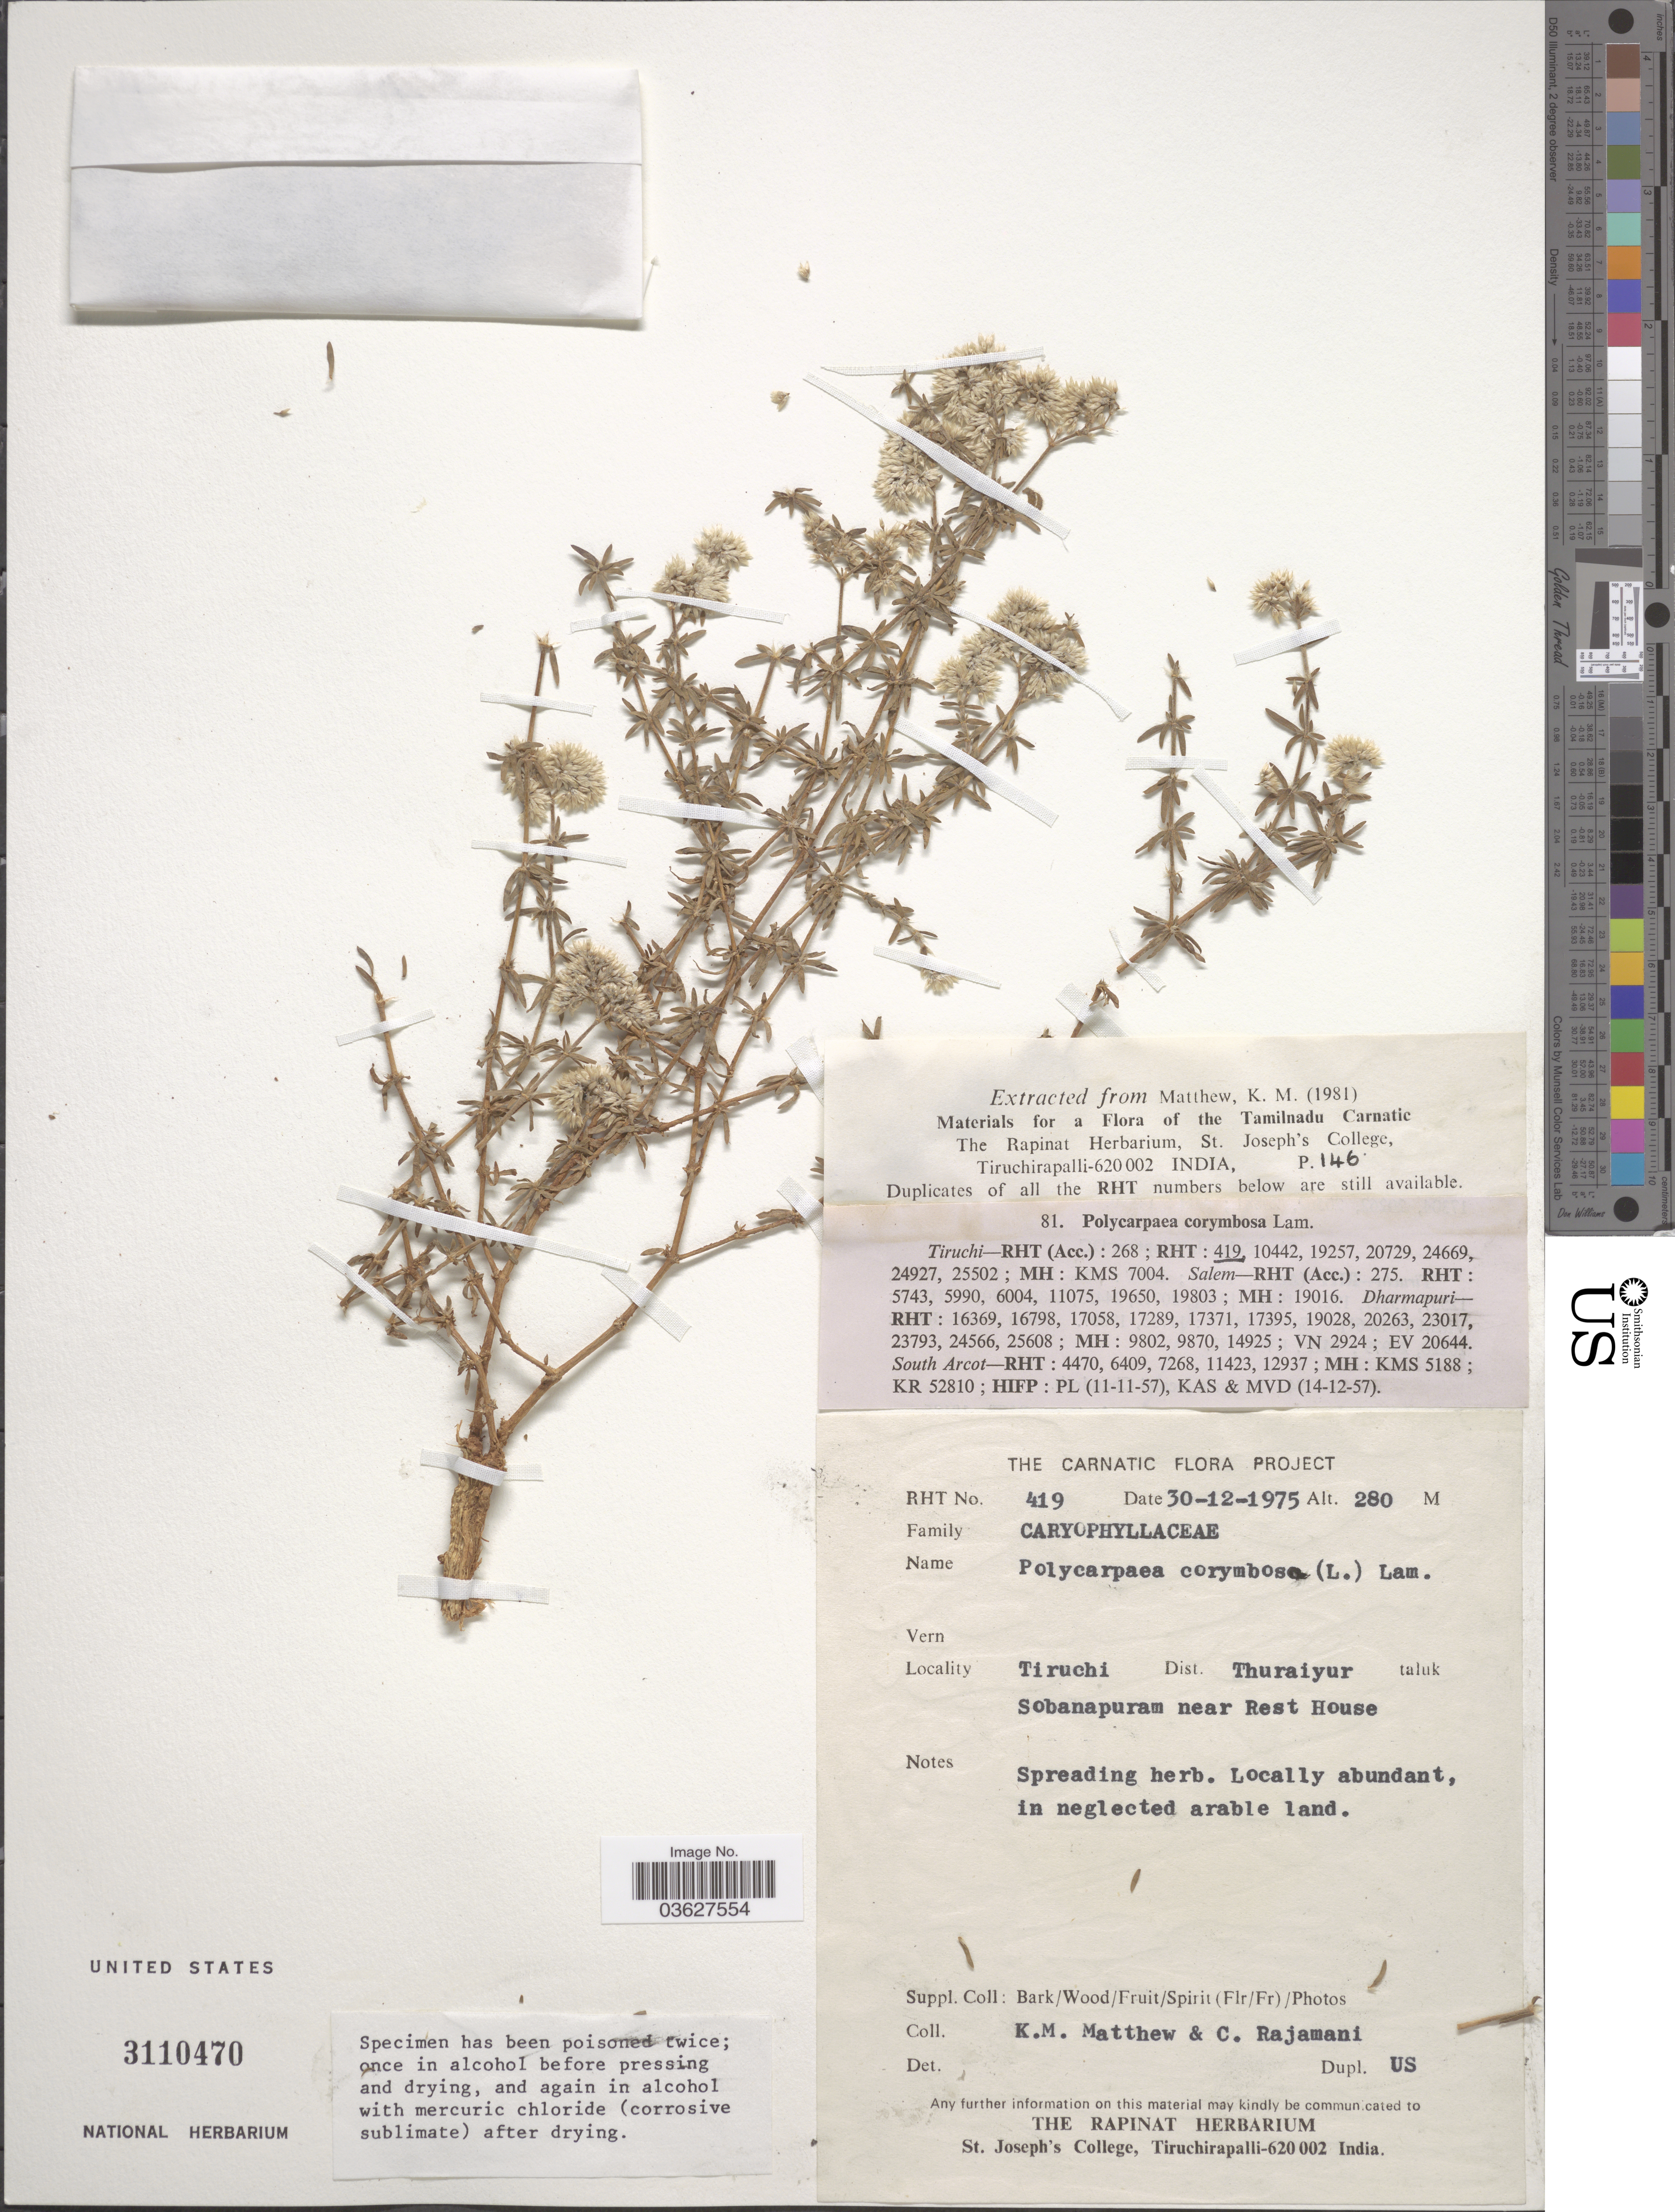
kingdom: Plantae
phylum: Tracheophyta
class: Magnoliopsida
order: Caryophyllales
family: Caryophyllaceae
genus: Polycarpaea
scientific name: Polycarpaea corymbosa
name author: (L.) Lam.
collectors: K. M. Matthew & C. Rajamani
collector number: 419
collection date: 1975-12-30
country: India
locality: Tiruchi, Dist. Thuraiyur taluk Sobanapuram near Rest House.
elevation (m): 280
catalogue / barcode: US 3110470